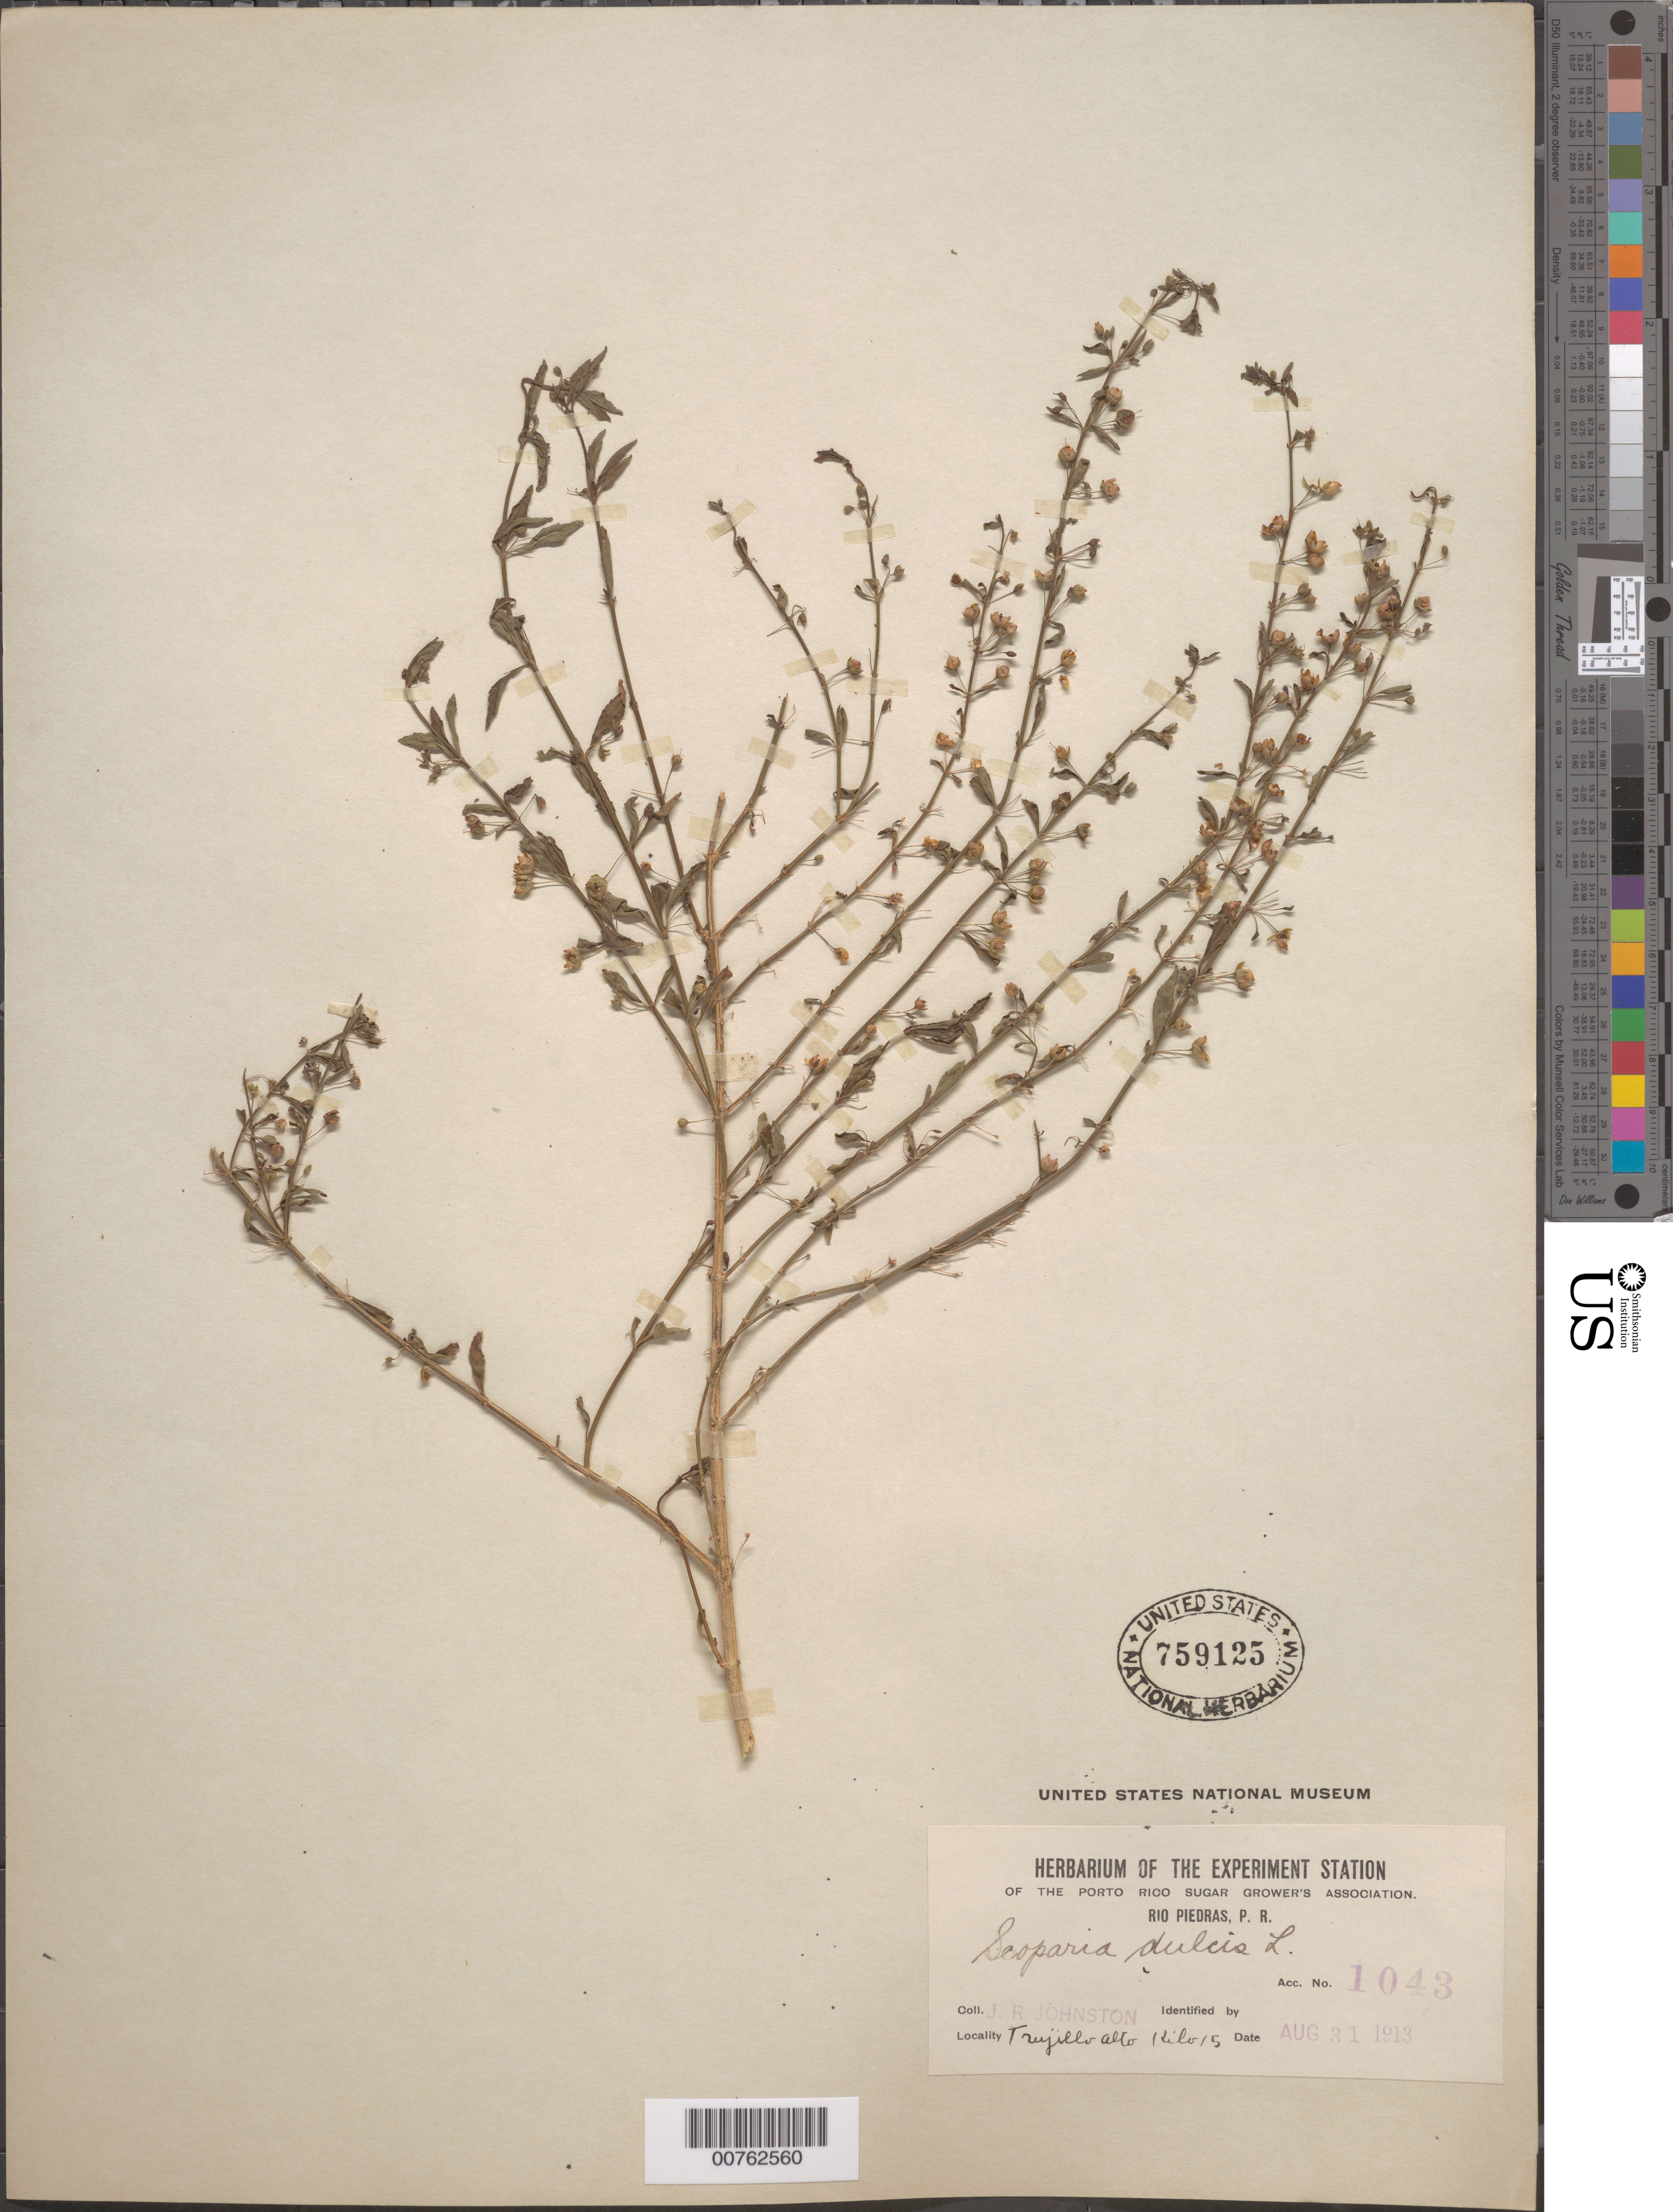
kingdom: Plantae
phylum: Tracheophyta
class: Magnoliopsida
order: Lamiales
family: Plantaginaceae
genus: Scoparia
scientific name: Scoparia dulcis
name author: L.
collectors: J. Johnston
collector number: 1043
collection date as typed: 31 Aug 1913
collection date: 1913-08-31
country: Puerto Rico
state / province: San Juan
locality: Río Piedras, Trujillo Alto km 15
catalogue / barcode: US 759125